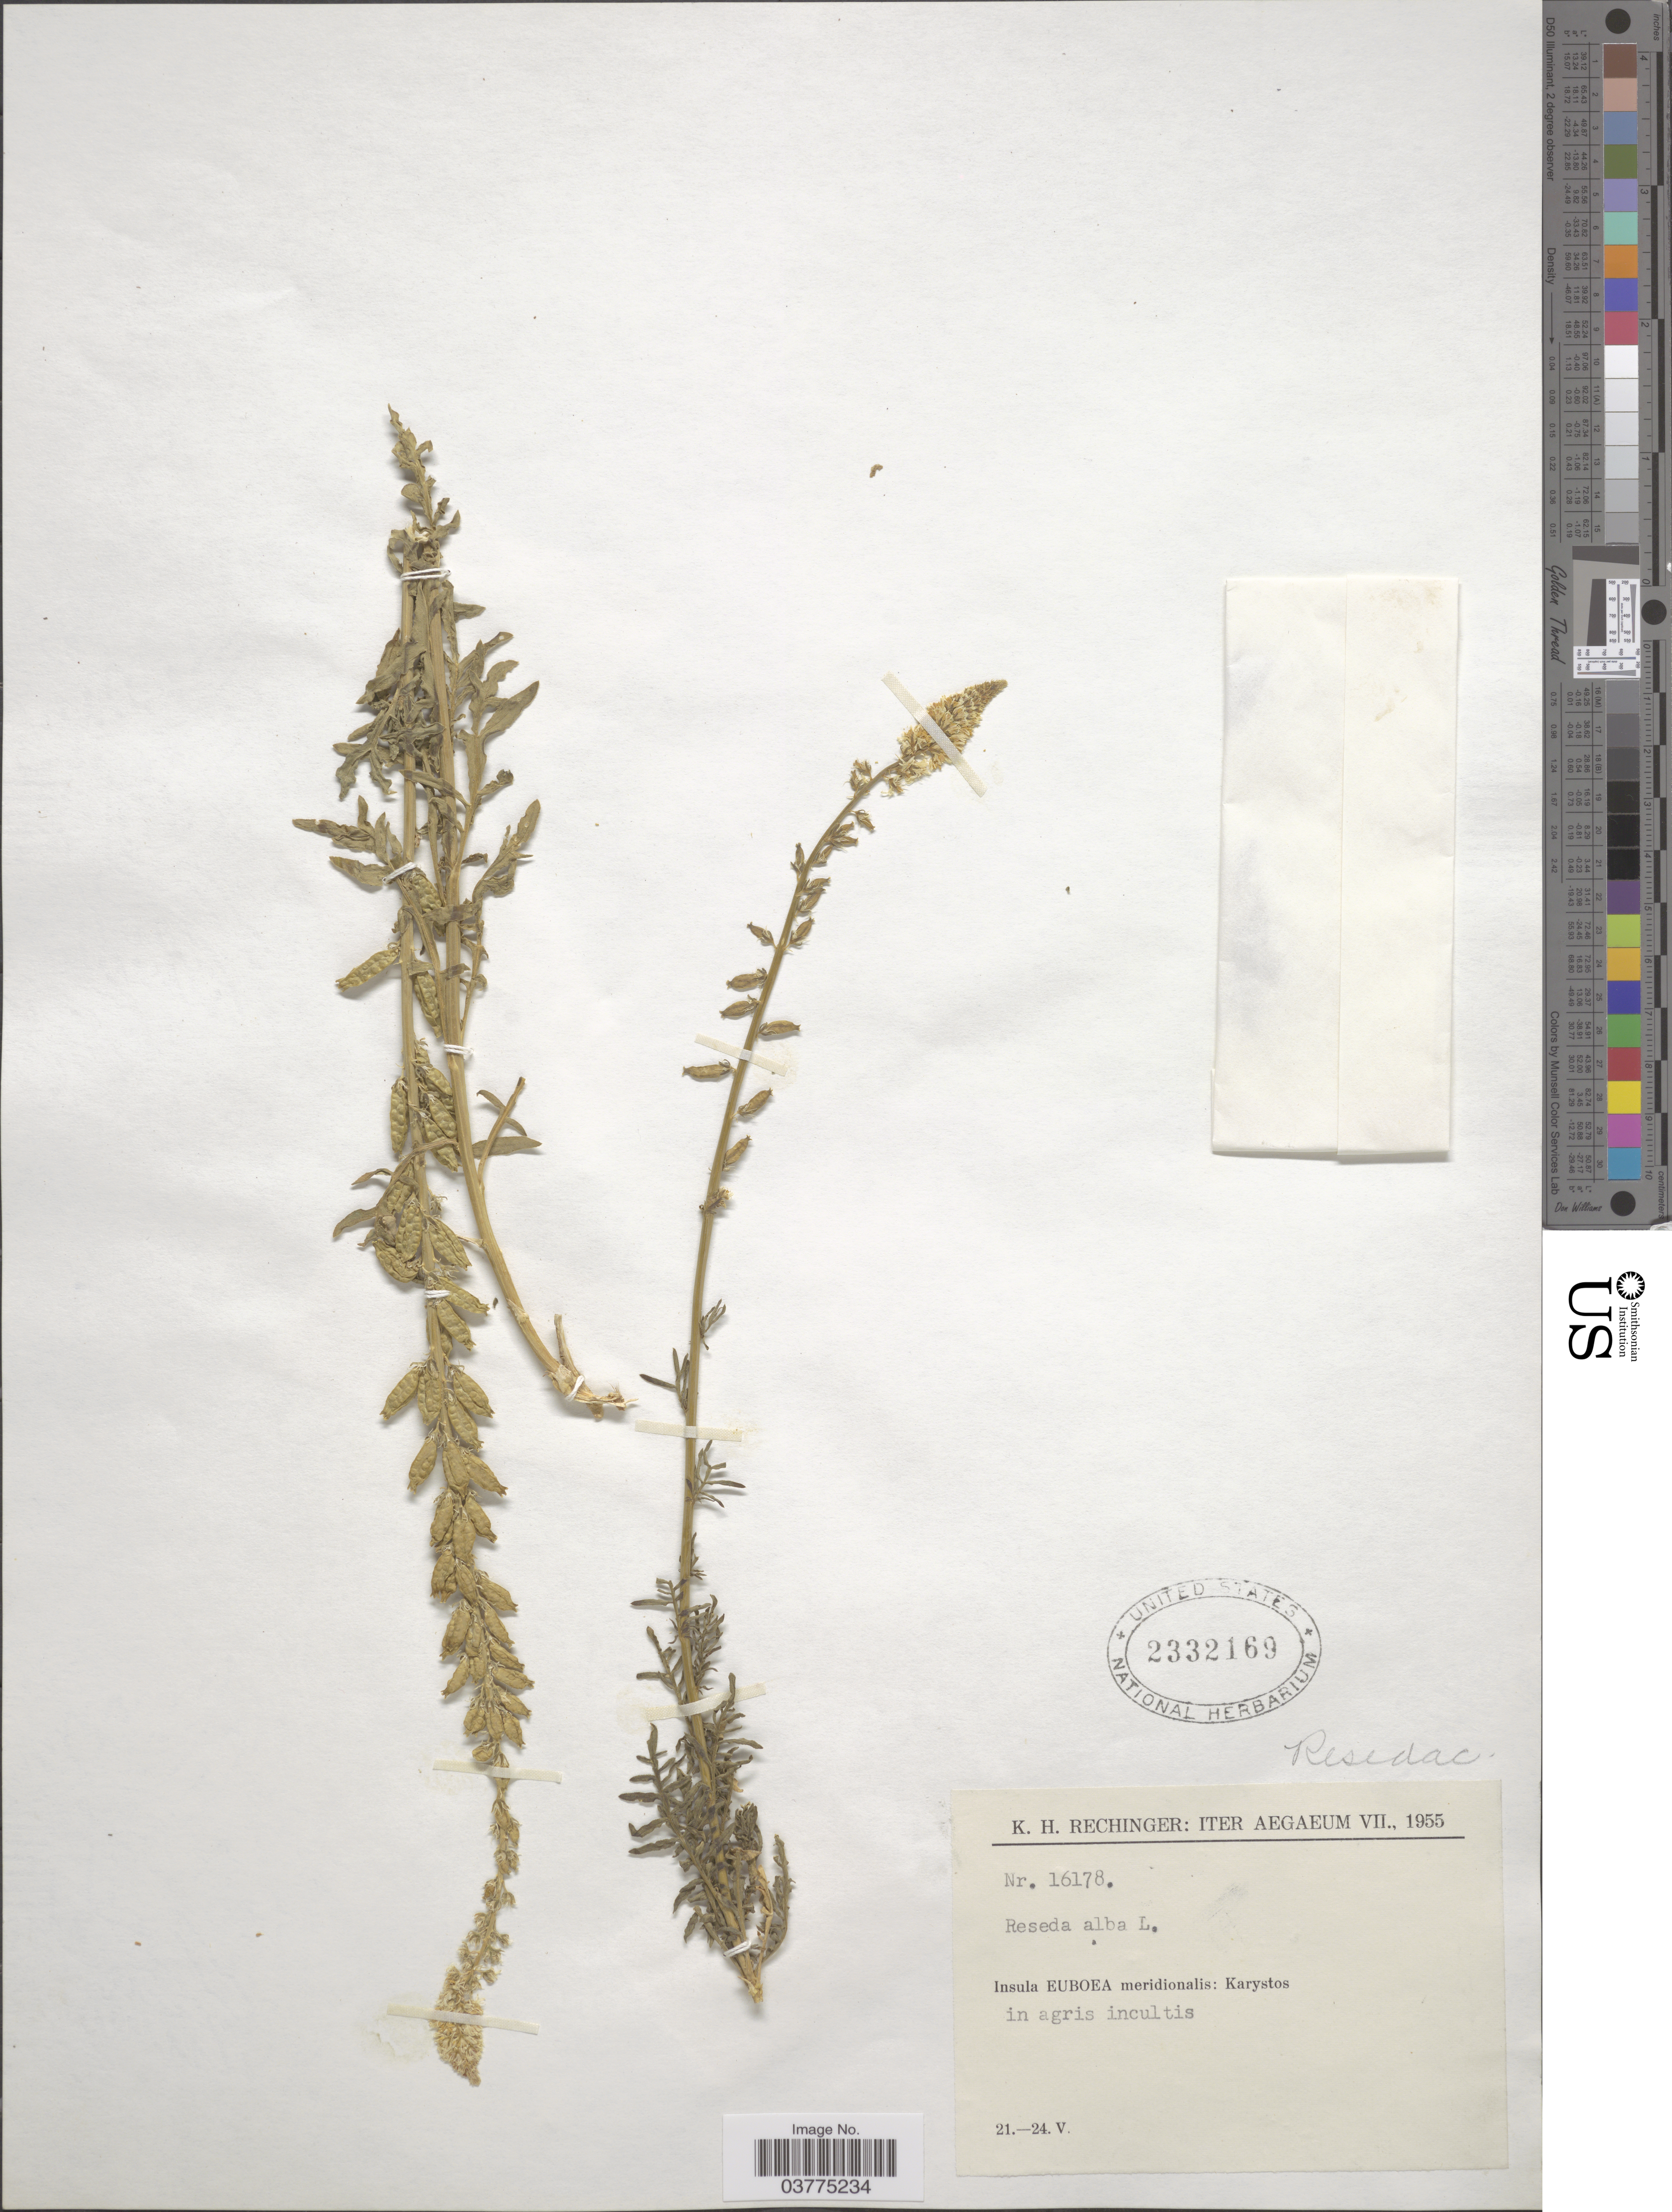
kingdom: Plantae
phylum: Tracheophyta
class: Magnoliopsida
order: Brassicales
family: Resedaceae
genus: Reseda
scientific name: Reseda alba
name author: L.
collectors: K. H. Rechinger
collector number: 16178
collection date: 1955-05-21/1955-05-24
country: Greece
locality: Iter Aegaeum VII. Insula Euboea meridionalis: Karystos.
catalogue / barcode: US 2332169